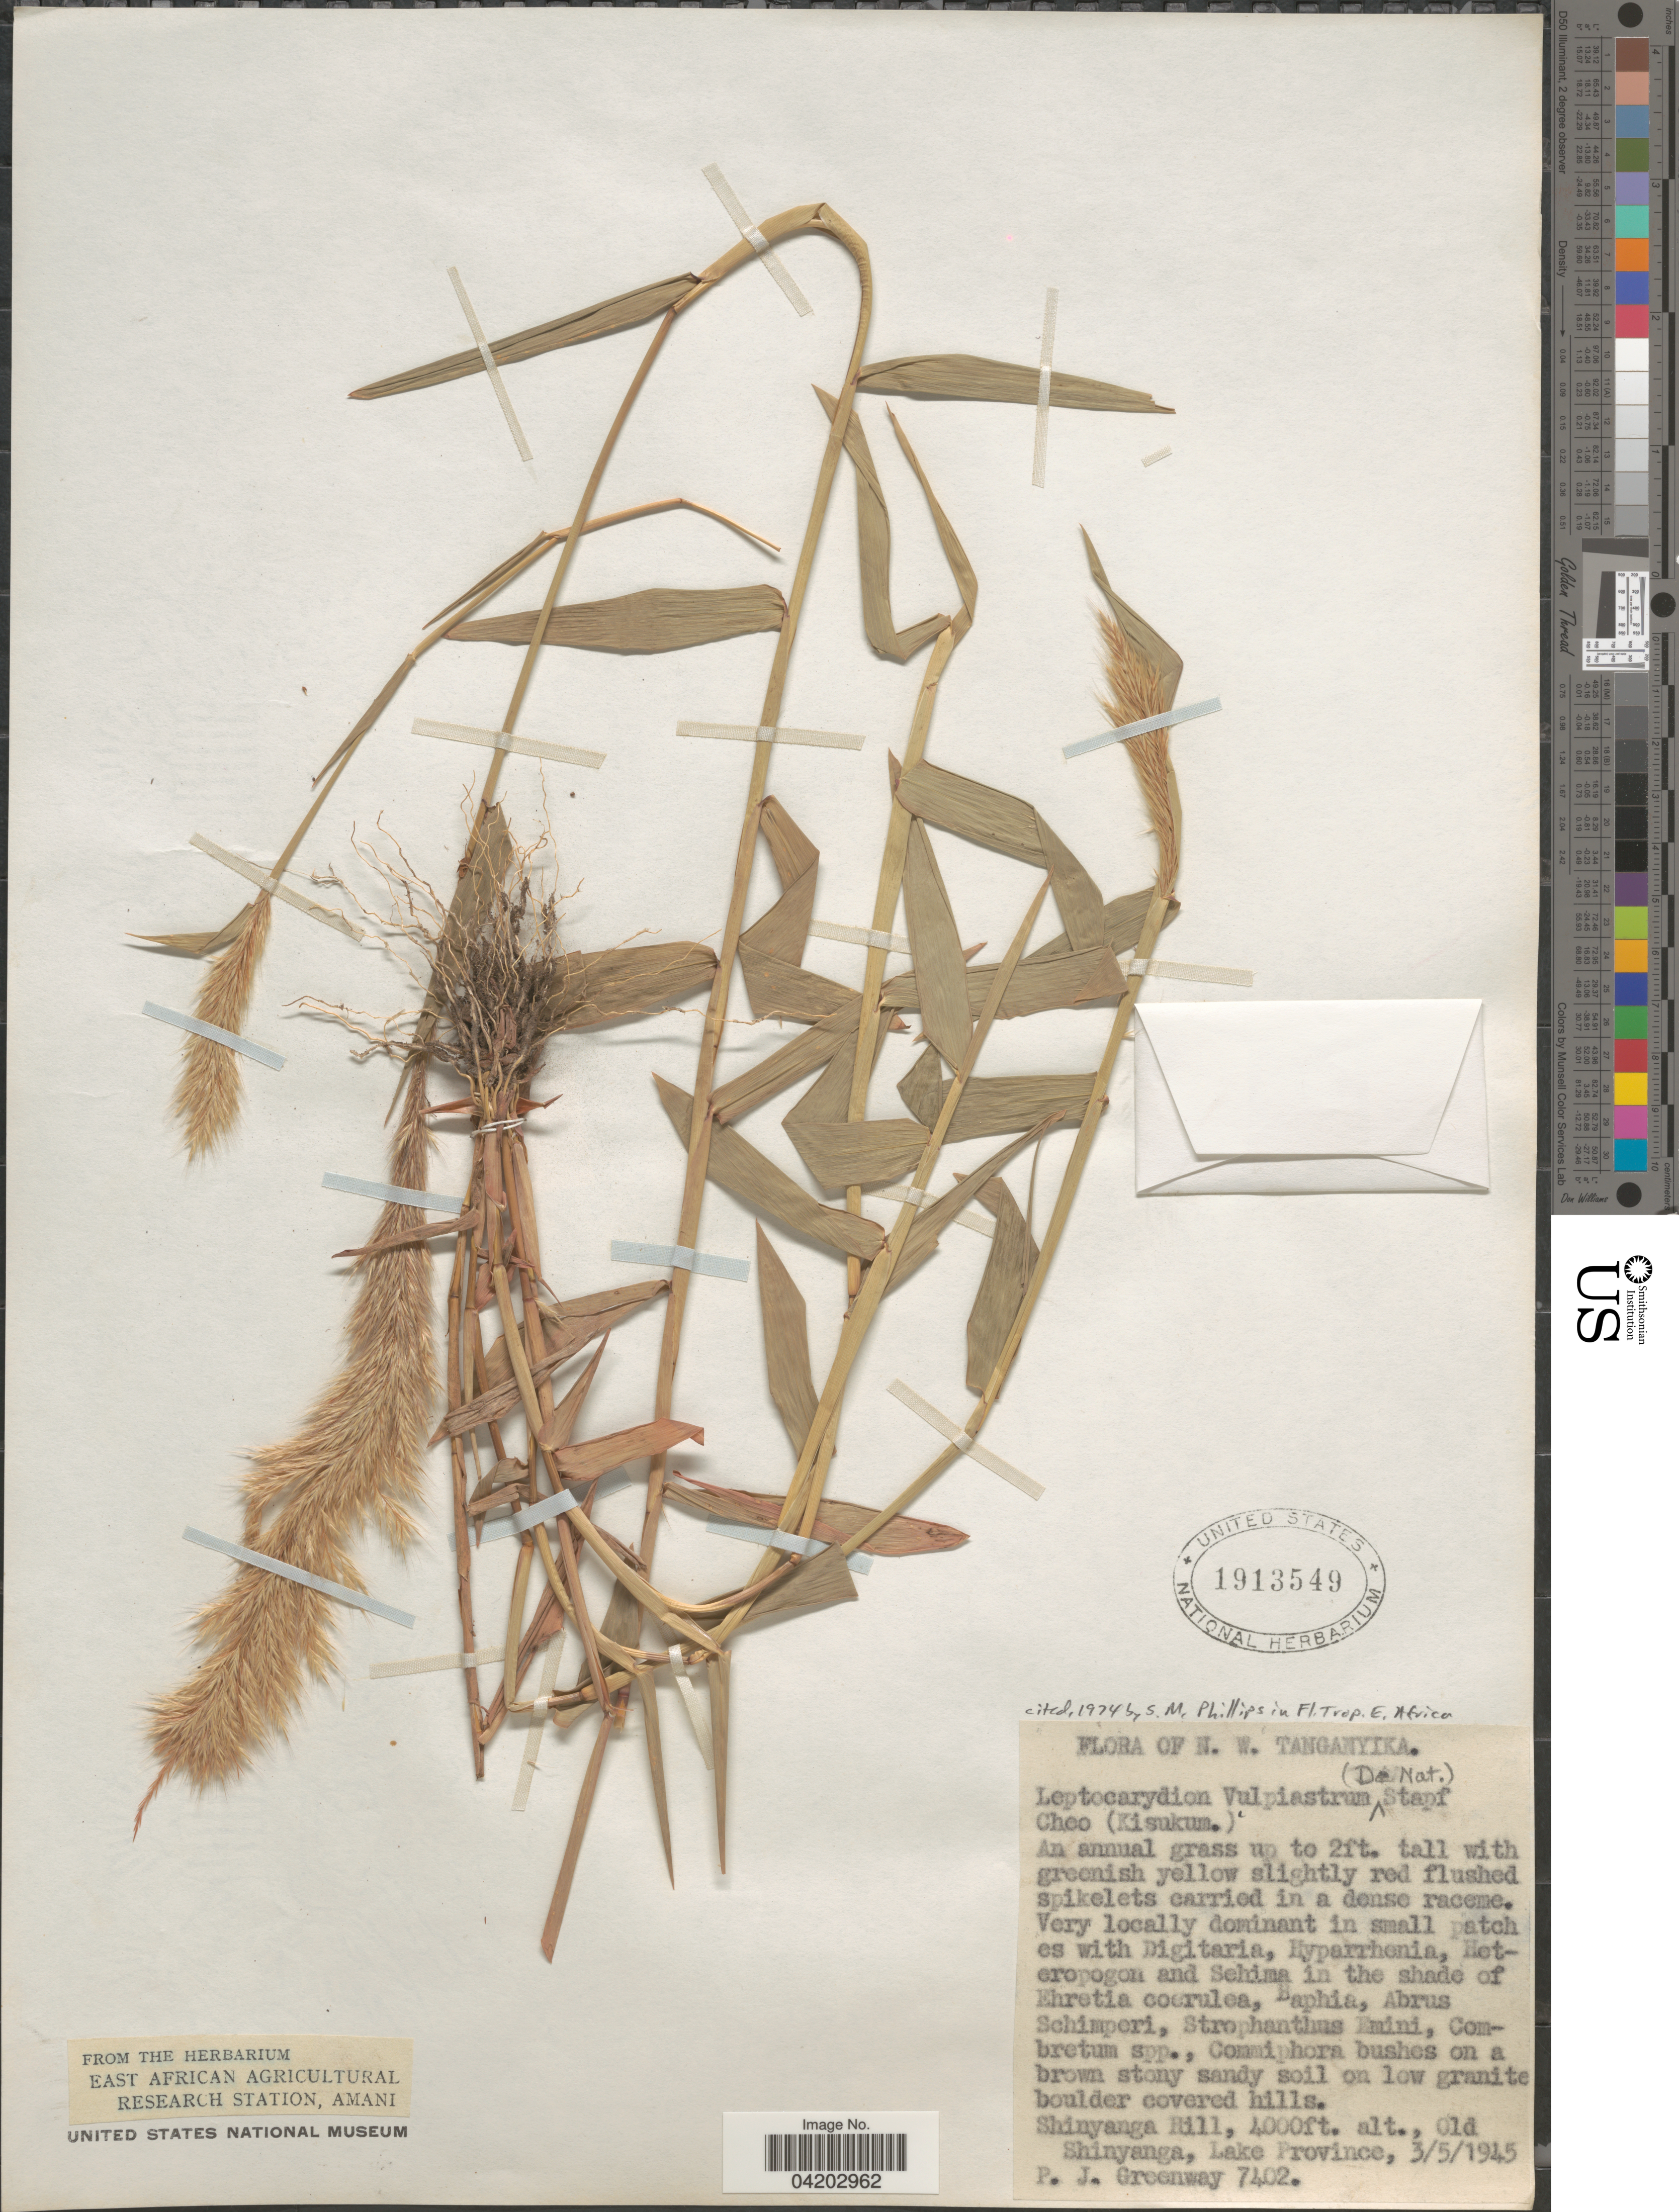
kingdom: Plantae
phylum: Tracheophyta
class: Liliopsida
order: Poales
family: Poaceae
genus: Leptocarydion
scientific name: Leptocarydion vulpiastrum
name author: (De Not.) Stapf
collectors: P. J. Greenway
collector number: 7402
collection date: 1945-05-03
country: Tanzania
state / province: Shinyanga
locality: N. W. Tanganyika. Shinyanga Hill, Old Shinyanga, Lake Province.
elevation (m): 1219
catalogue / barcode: US 1913549